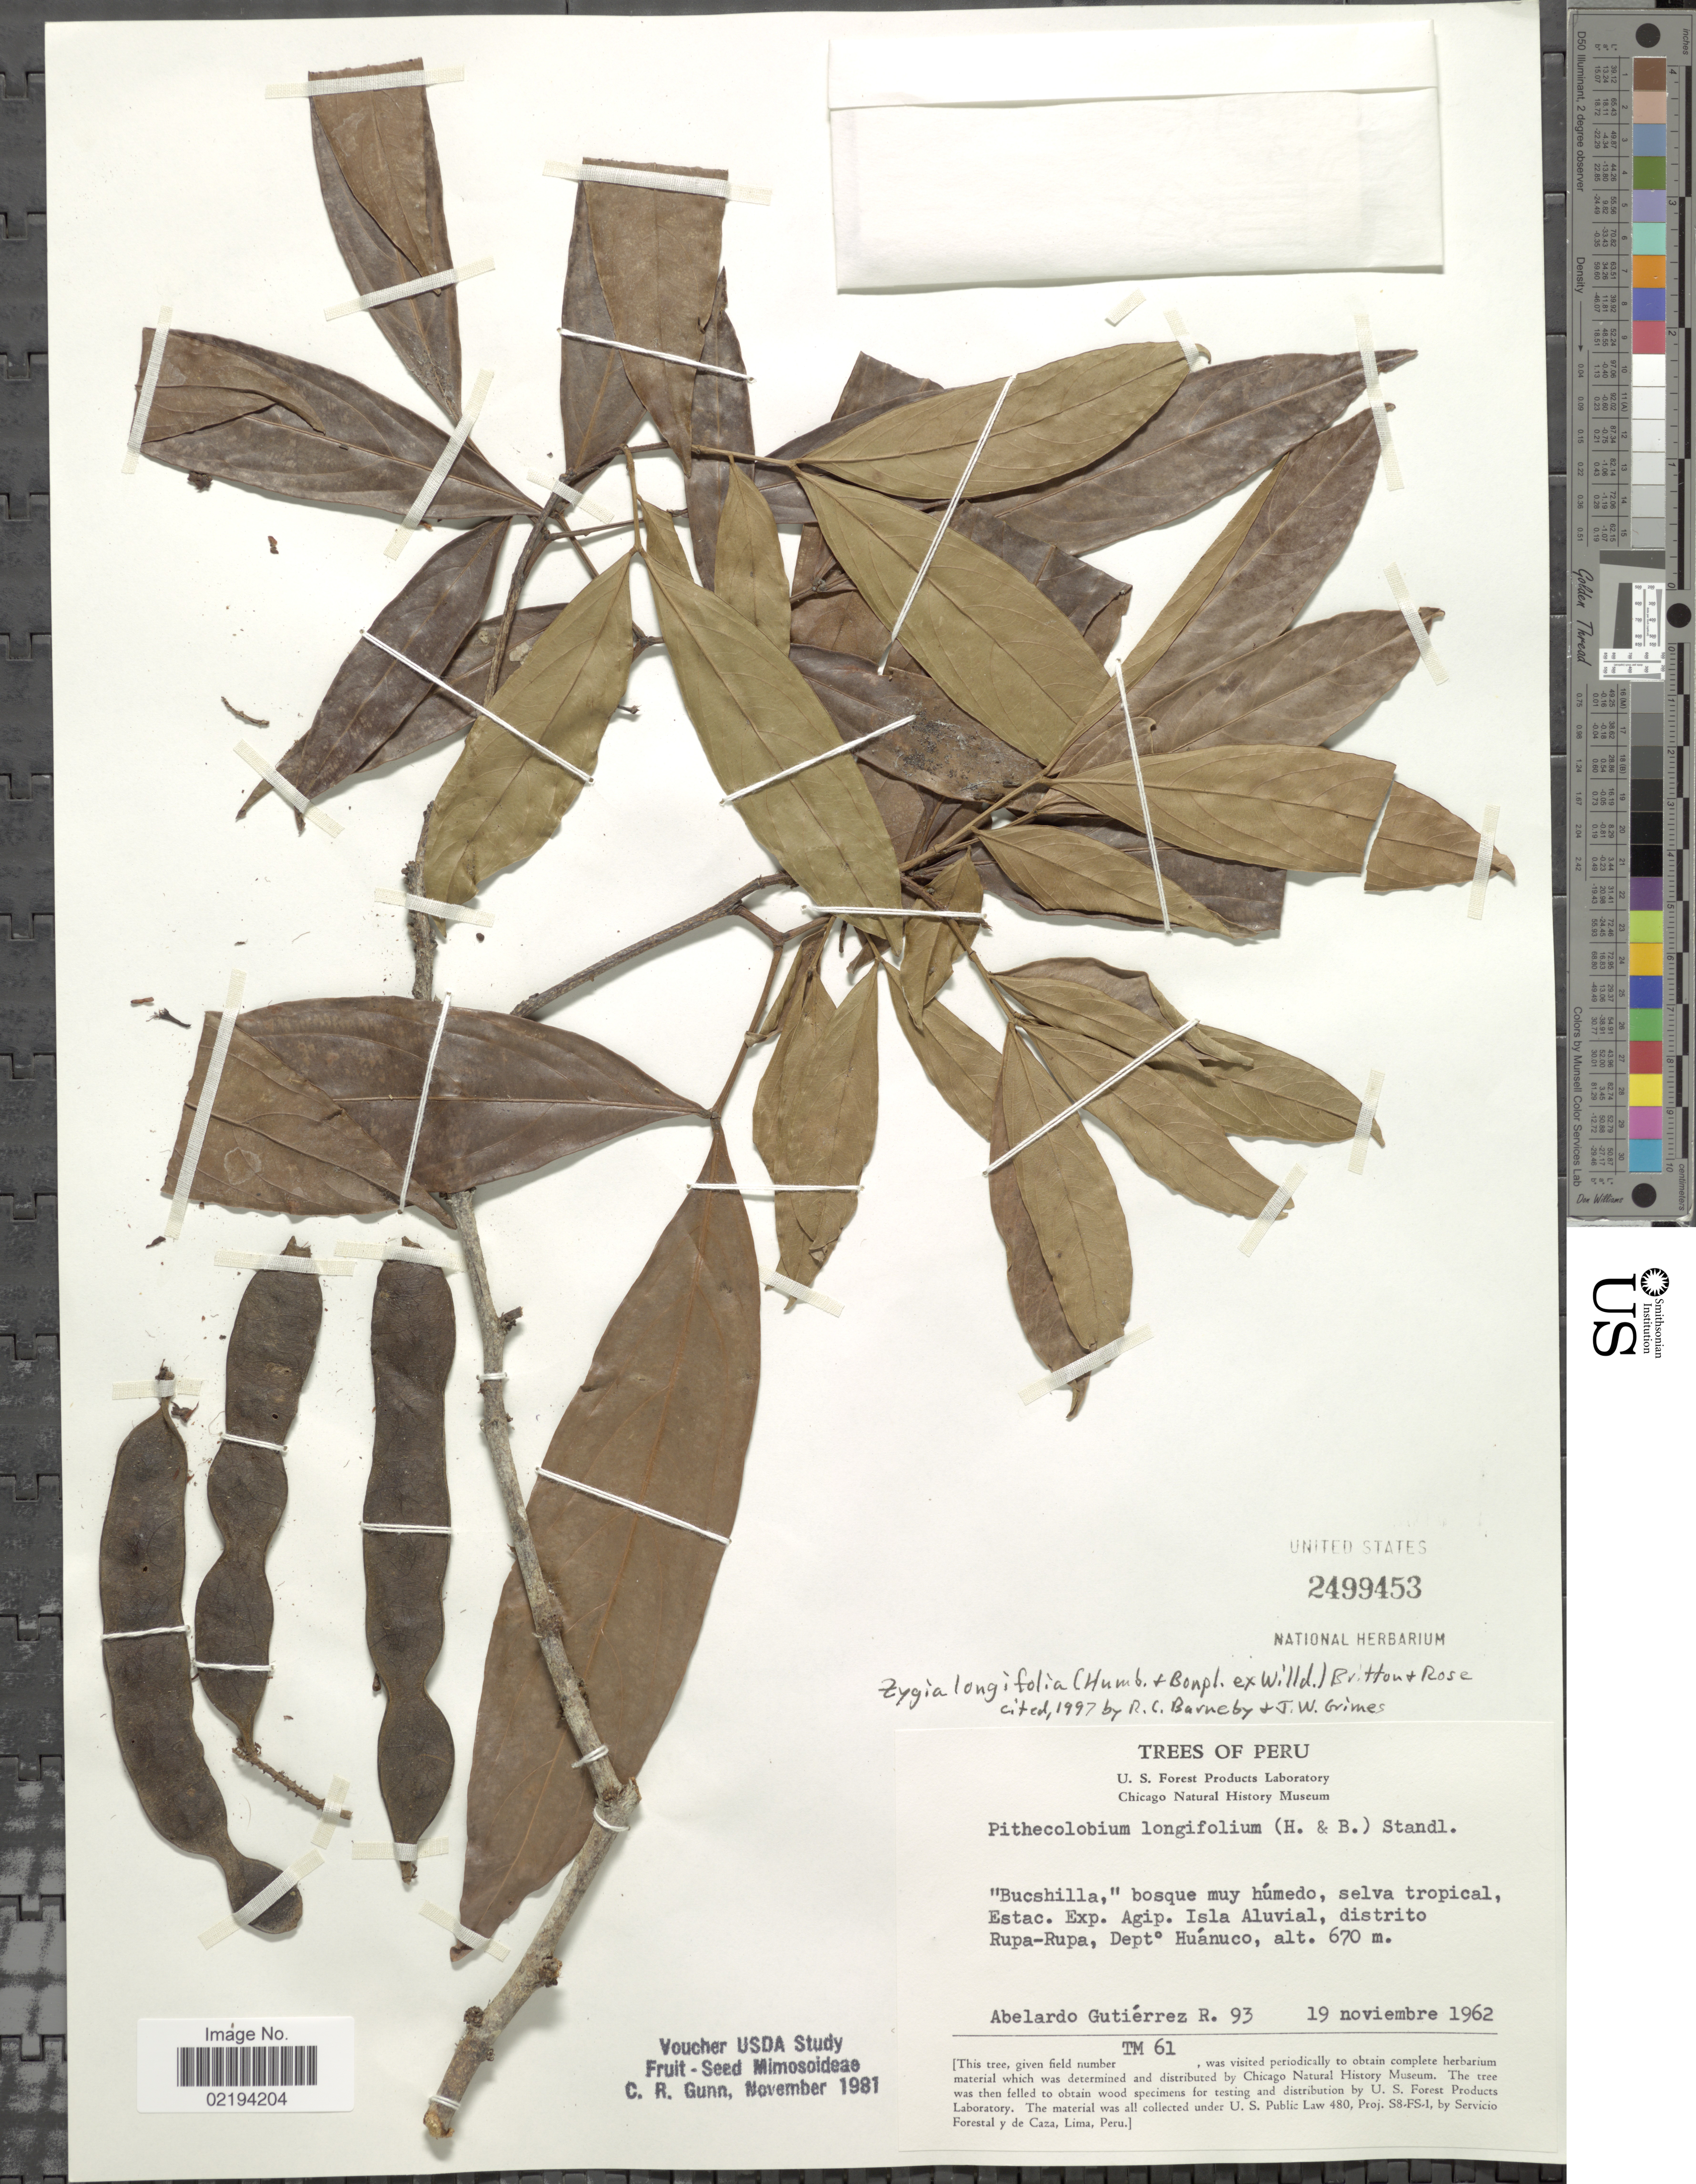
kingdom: Plantae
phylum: Tracheophyta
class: Magnoliopsida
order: Fabales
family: Fabaceae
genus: Zygia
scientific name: Zygia longifolia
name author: (Willd.) Britton & Rose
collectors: A. Gutiérrez R.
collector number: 93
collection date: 1962-11-19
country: Peru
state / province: Huánuco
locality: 'Bucshilla,' bosque muy húmedo, selva tropical, Estac. Exp. Agip. Isla Aluvial, distrito Rupa-Rupa, Dept° Huánuco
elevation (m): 670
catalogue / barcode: US 2499453